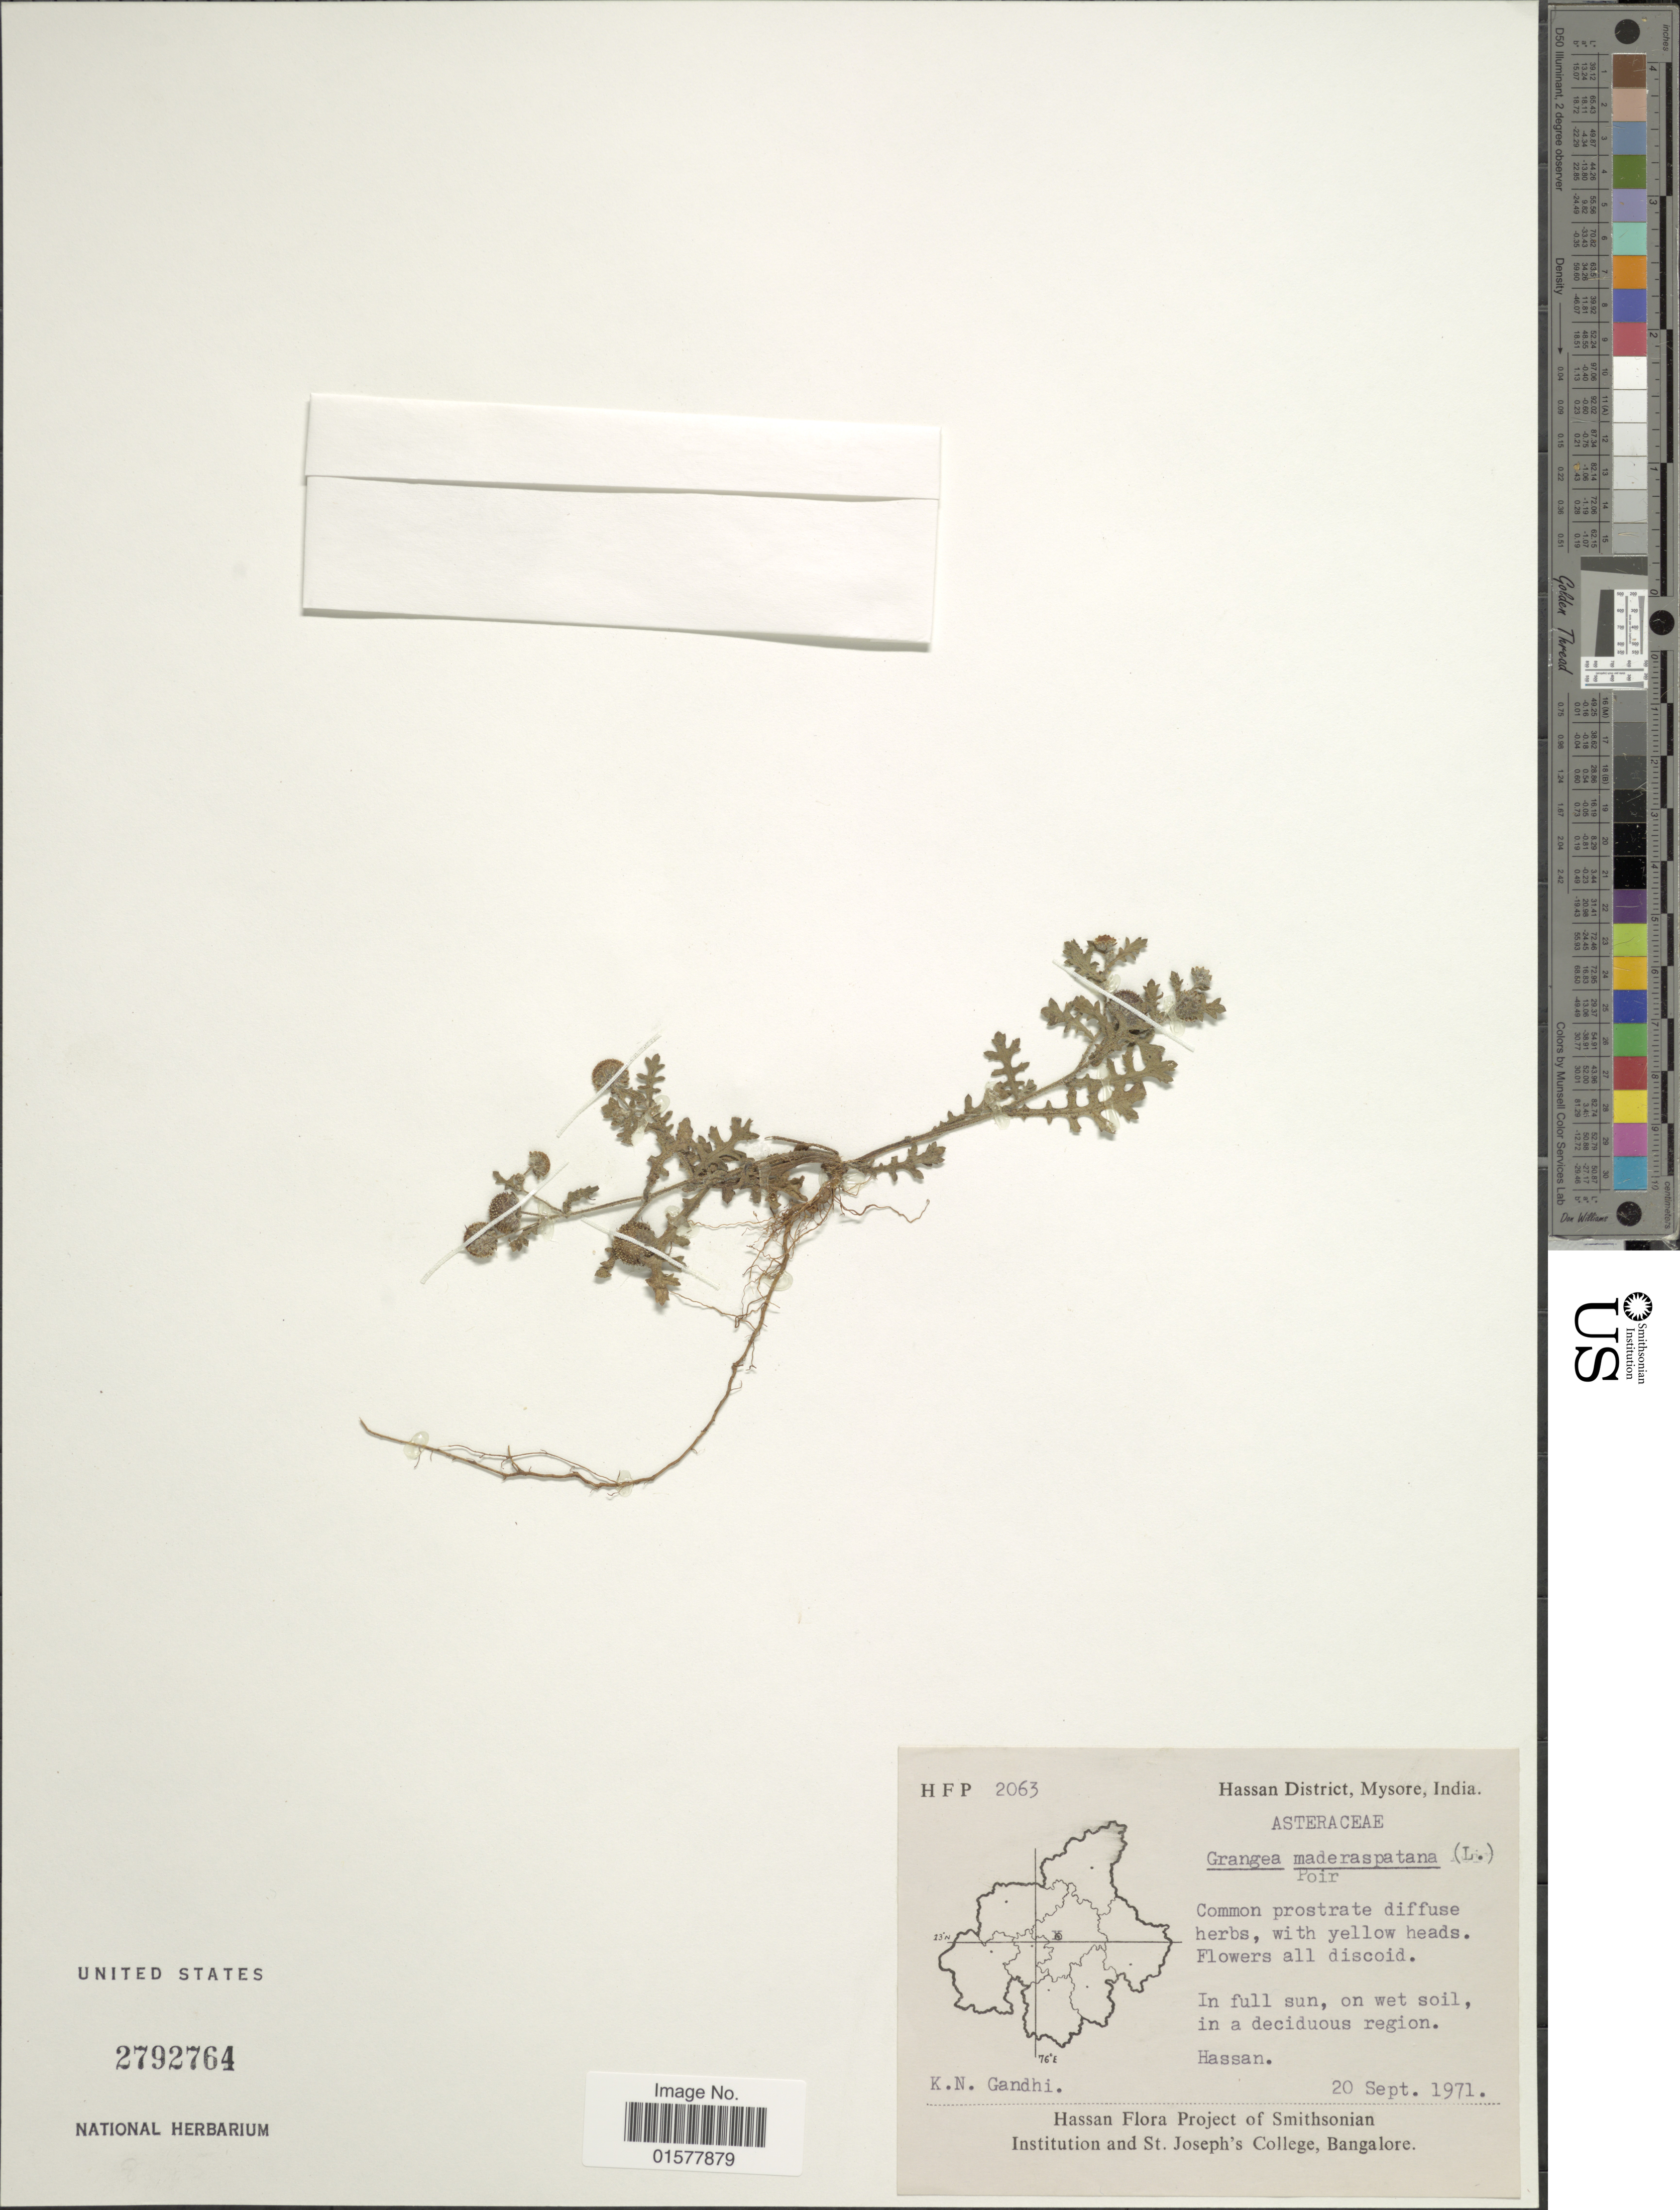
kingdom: Plantae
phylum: Tracheophyta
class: Magnoliopsida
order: Asterales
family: Asteraceae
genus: Grangea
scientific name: Grangea maderaspatana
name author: (L.) Poir.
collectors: K. N. Gandhi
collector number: HPF 2063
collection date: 1971-09-20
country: India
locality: Hassan District, Mysore, India, Hassan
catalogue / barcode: US 2792764